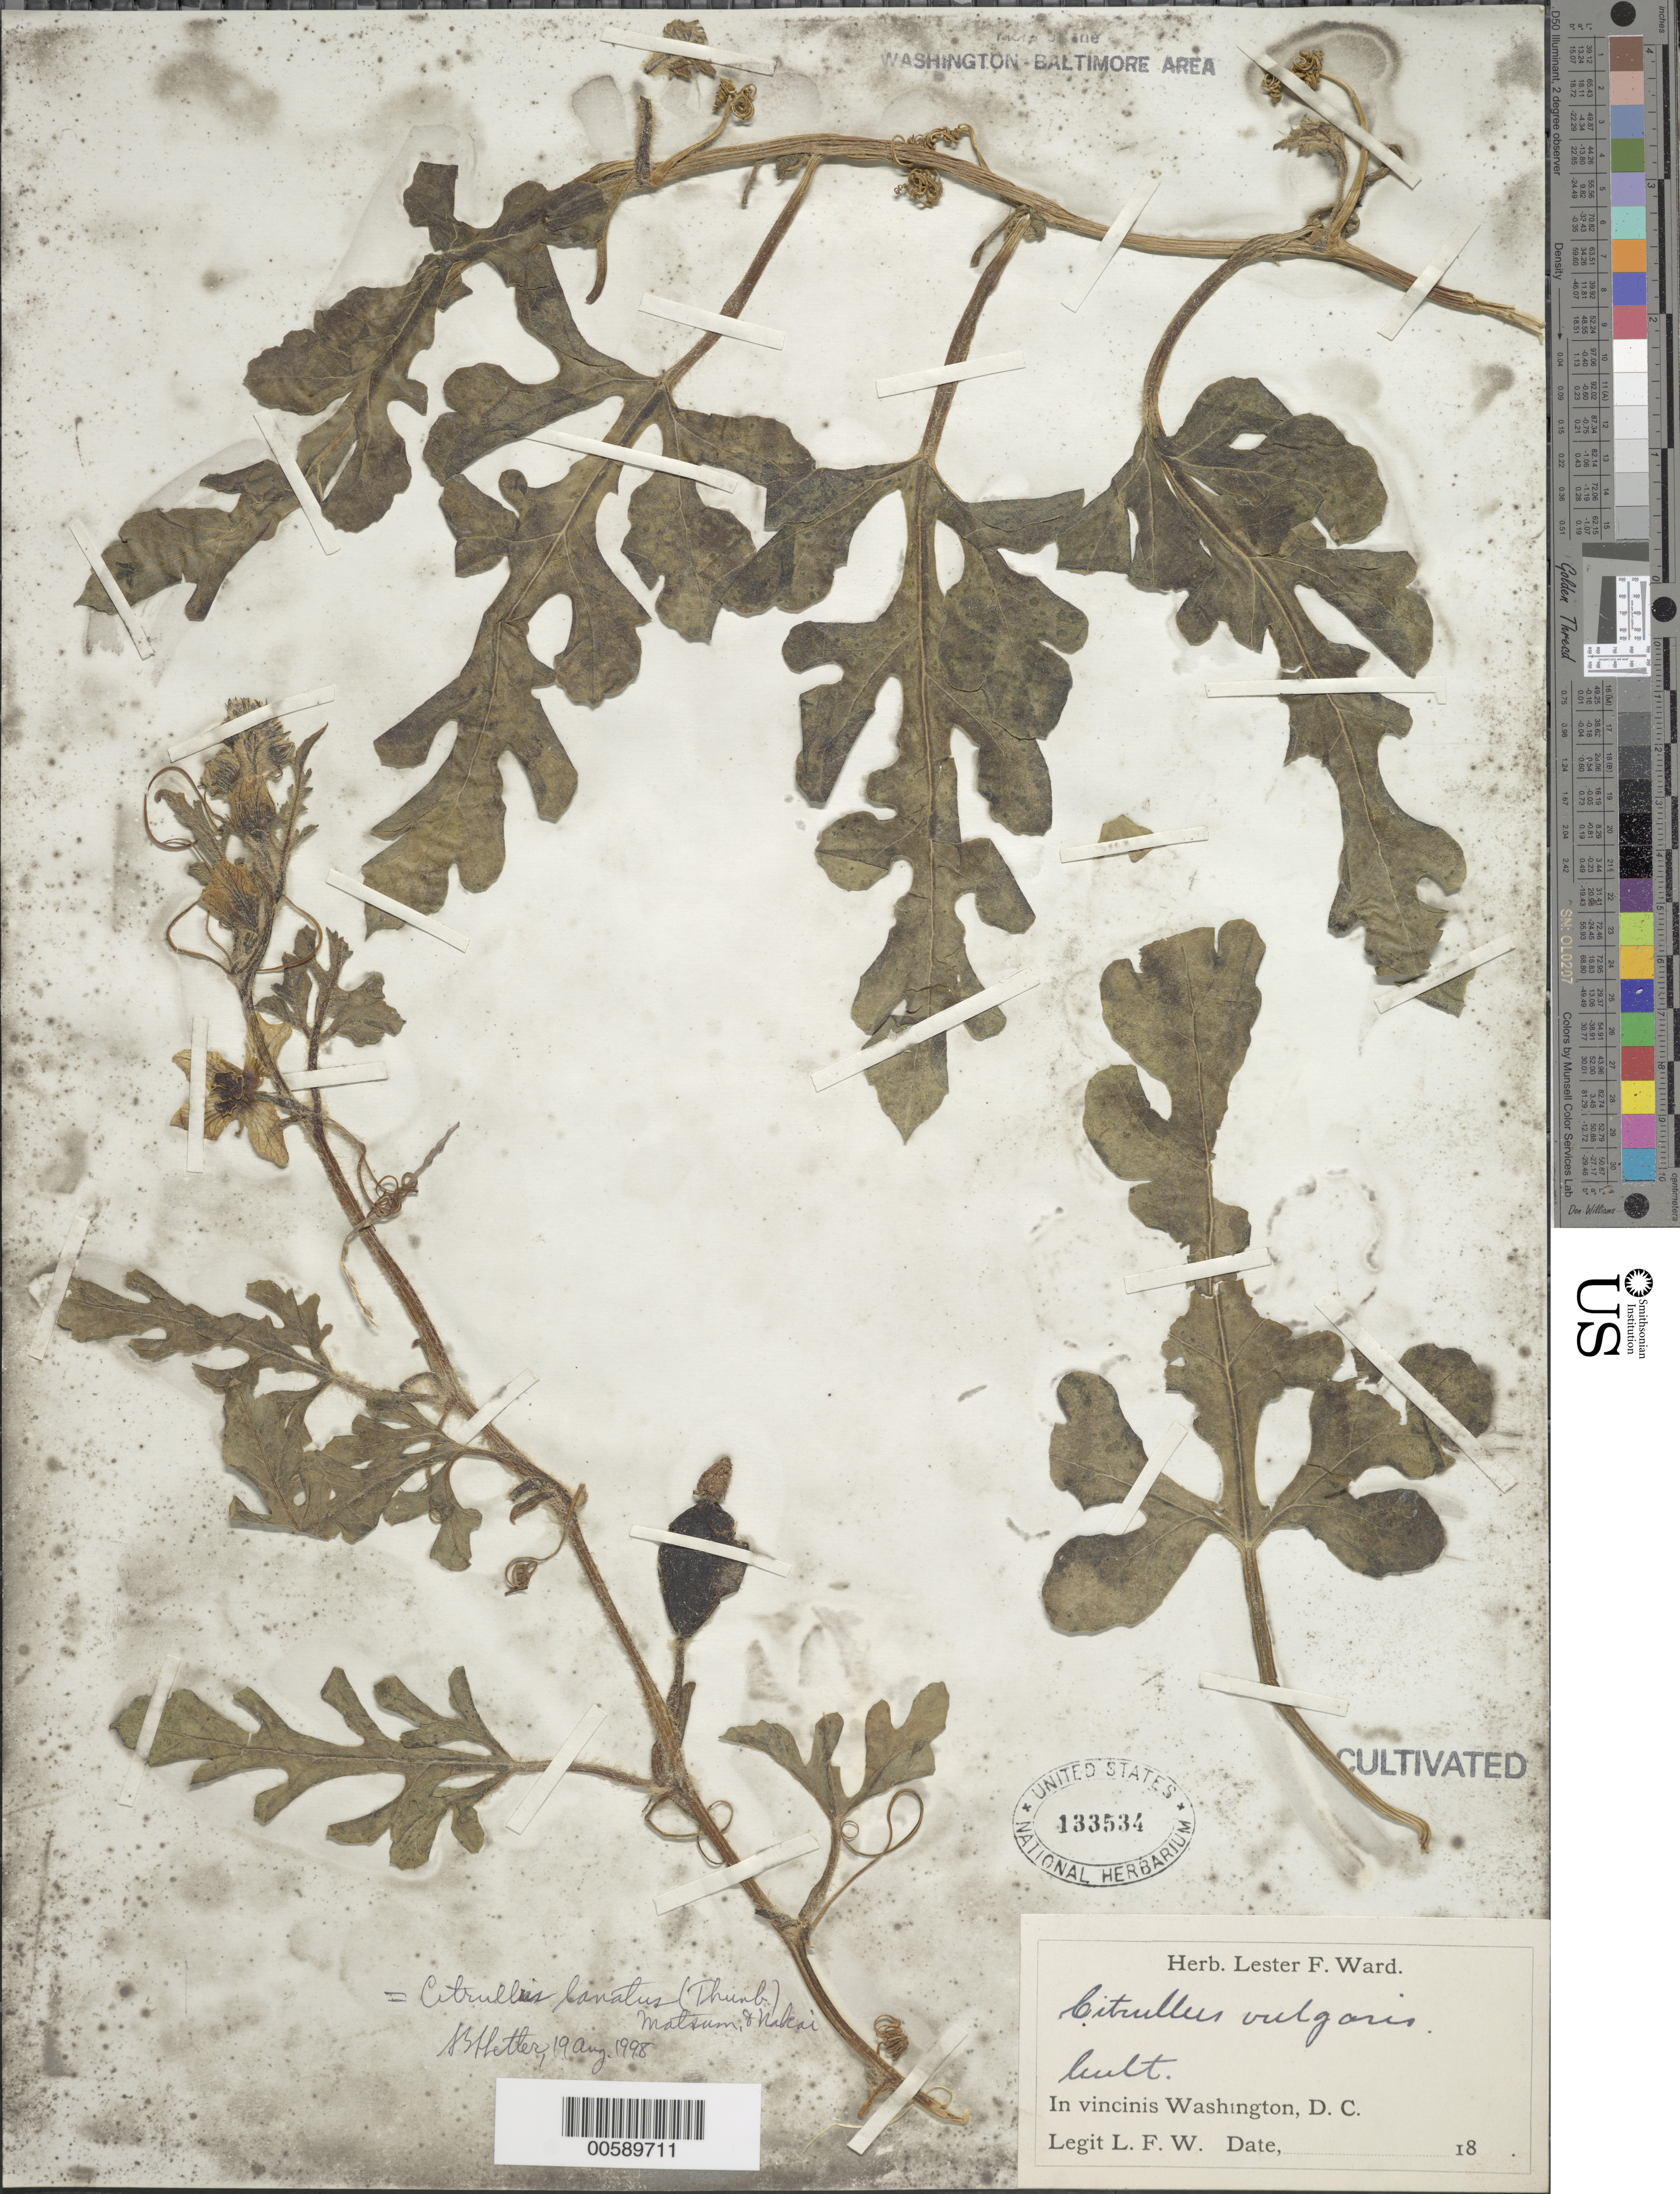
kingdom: Plantae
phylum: Tracheophyta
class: Magnoliopsida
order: Cucurbitales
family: Cucurbitaceae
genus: Citrullus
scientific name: Citrullus lanatus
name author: (Thunb.) Matsum. & Nakai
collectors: L. F. Ward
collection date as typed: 18--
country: United States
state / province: District of Columbia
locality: Washington DC Area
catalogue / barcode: US 133534